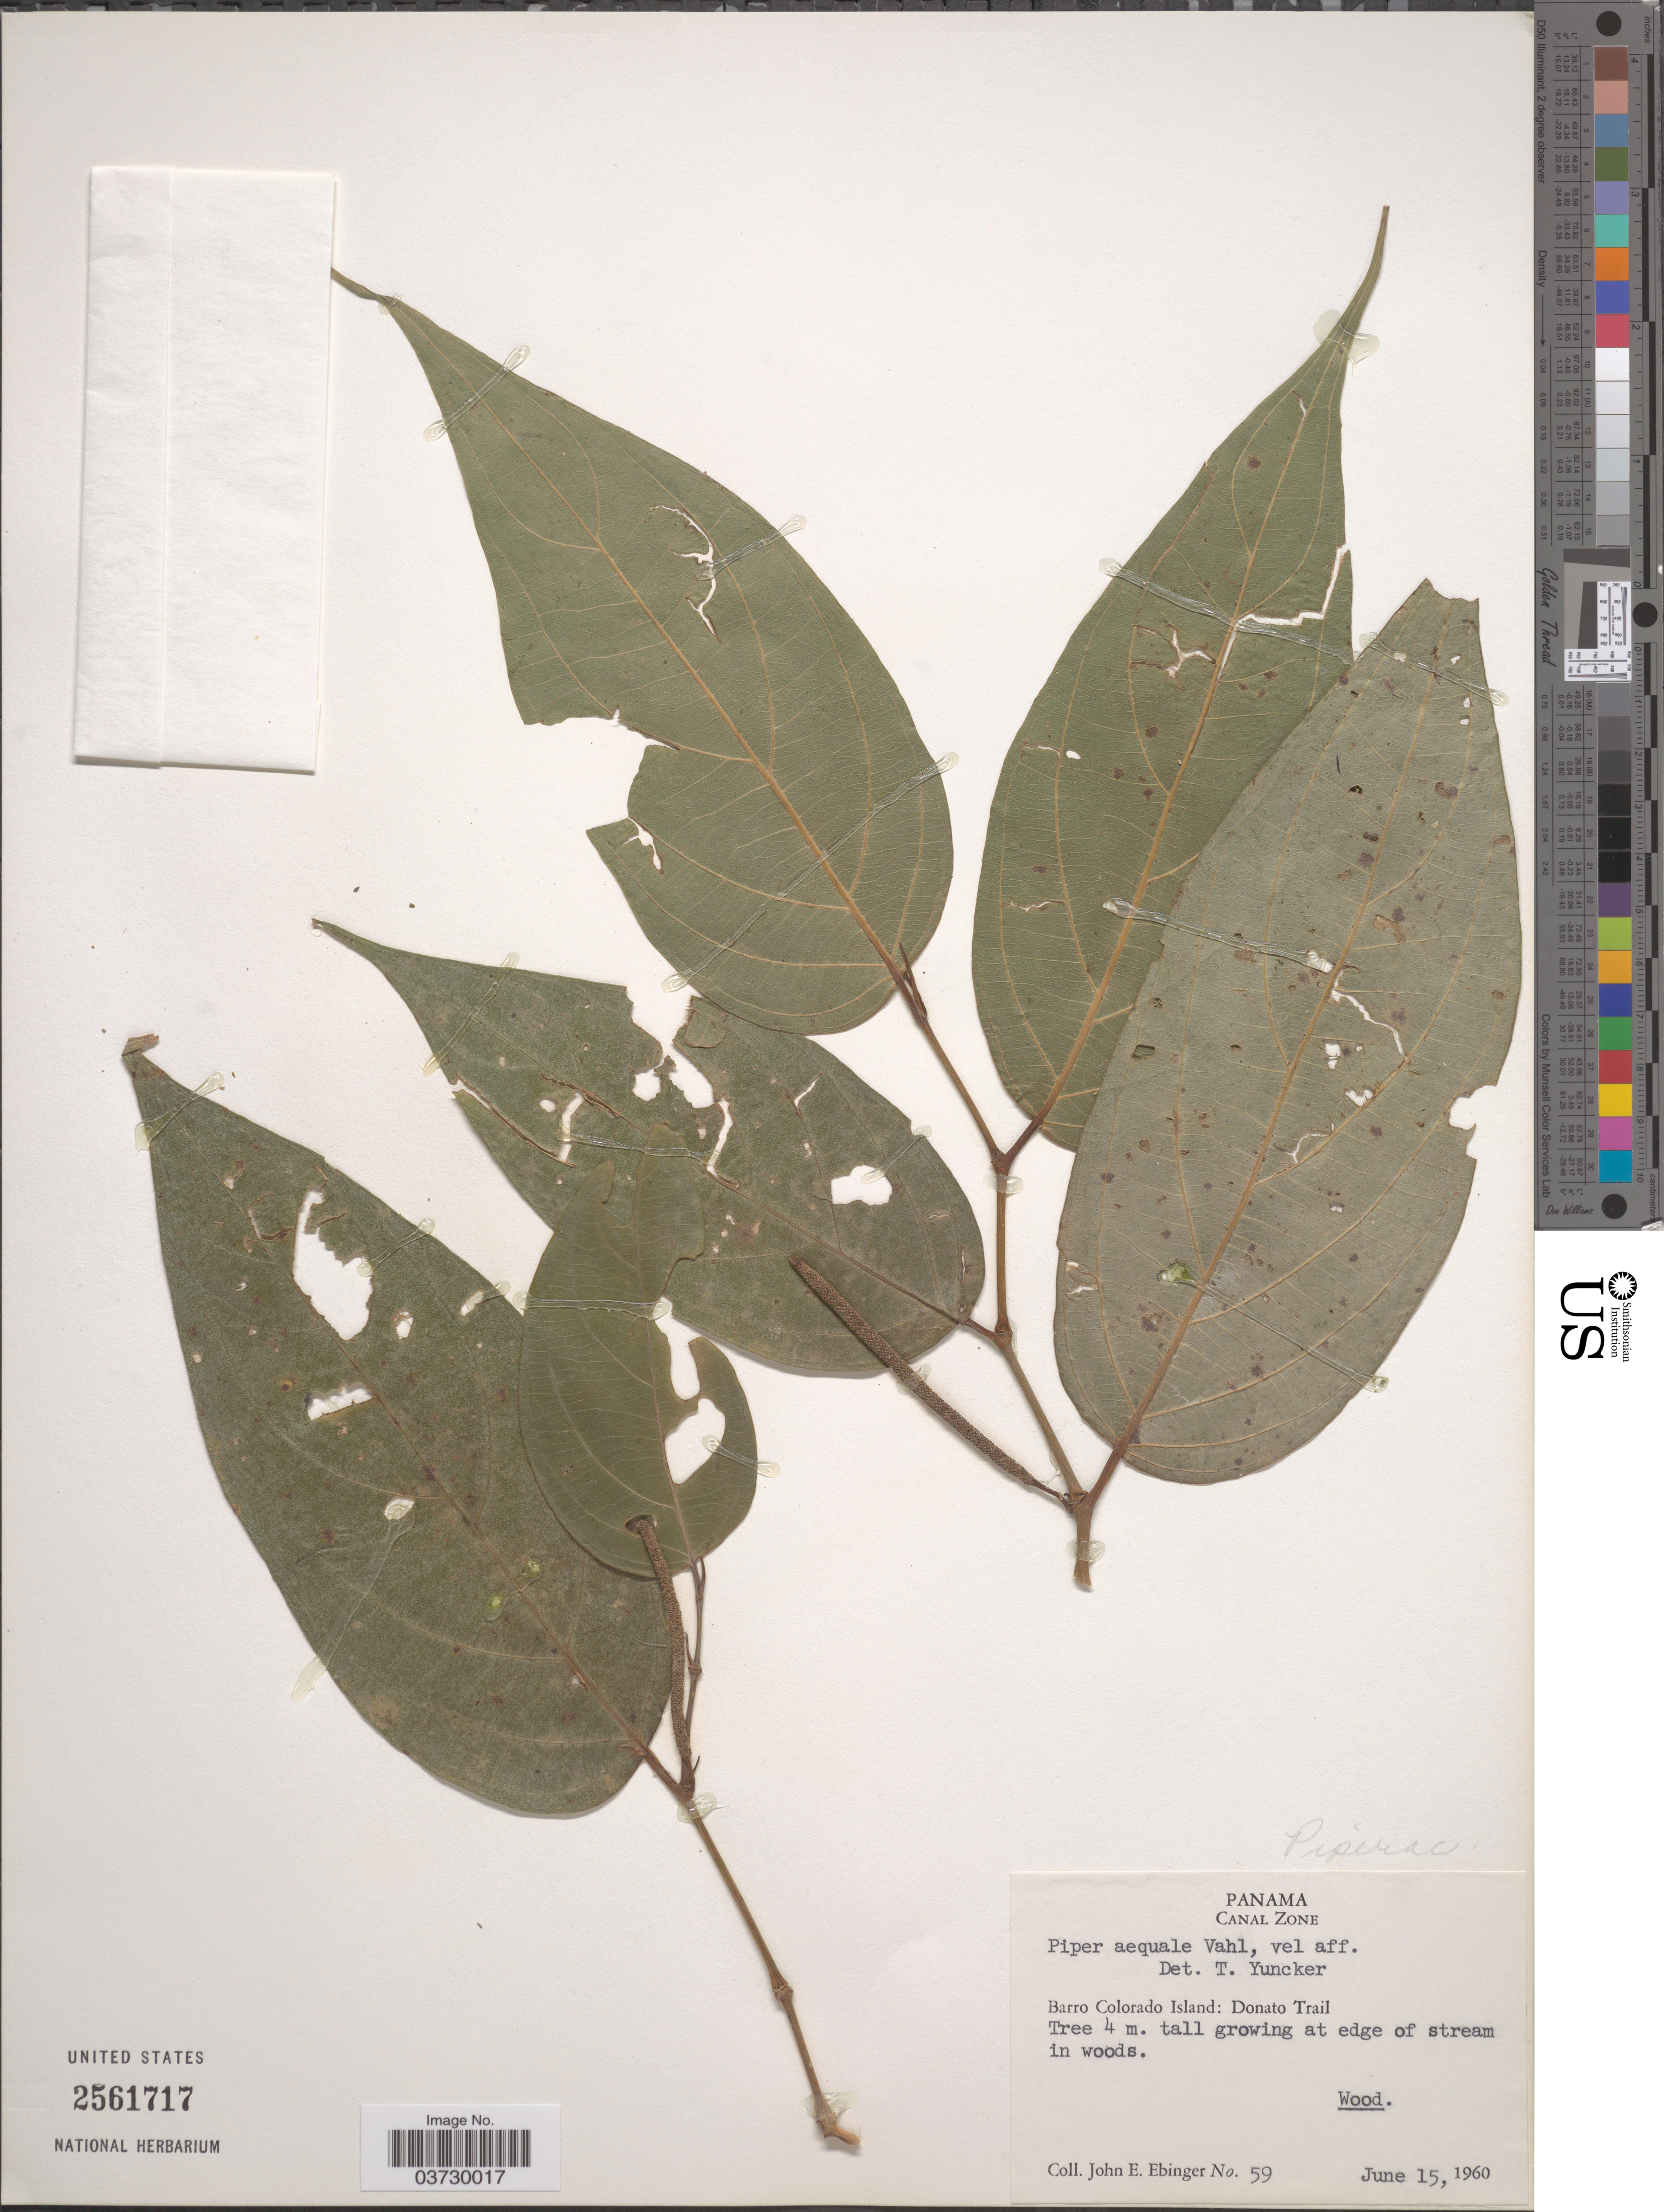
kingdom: Plantae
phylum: Tracheophyta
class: Magnoliopsida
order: Piperales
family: Piperaceae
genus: Piper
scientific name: Piper aequale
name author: Vahl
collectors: J. Ebinger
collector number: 59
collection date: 1960-06-15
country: Panama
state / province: Panamá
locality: Canal Zone. Barro Colorado Island: Donato Trail.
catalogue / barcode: US 2561717